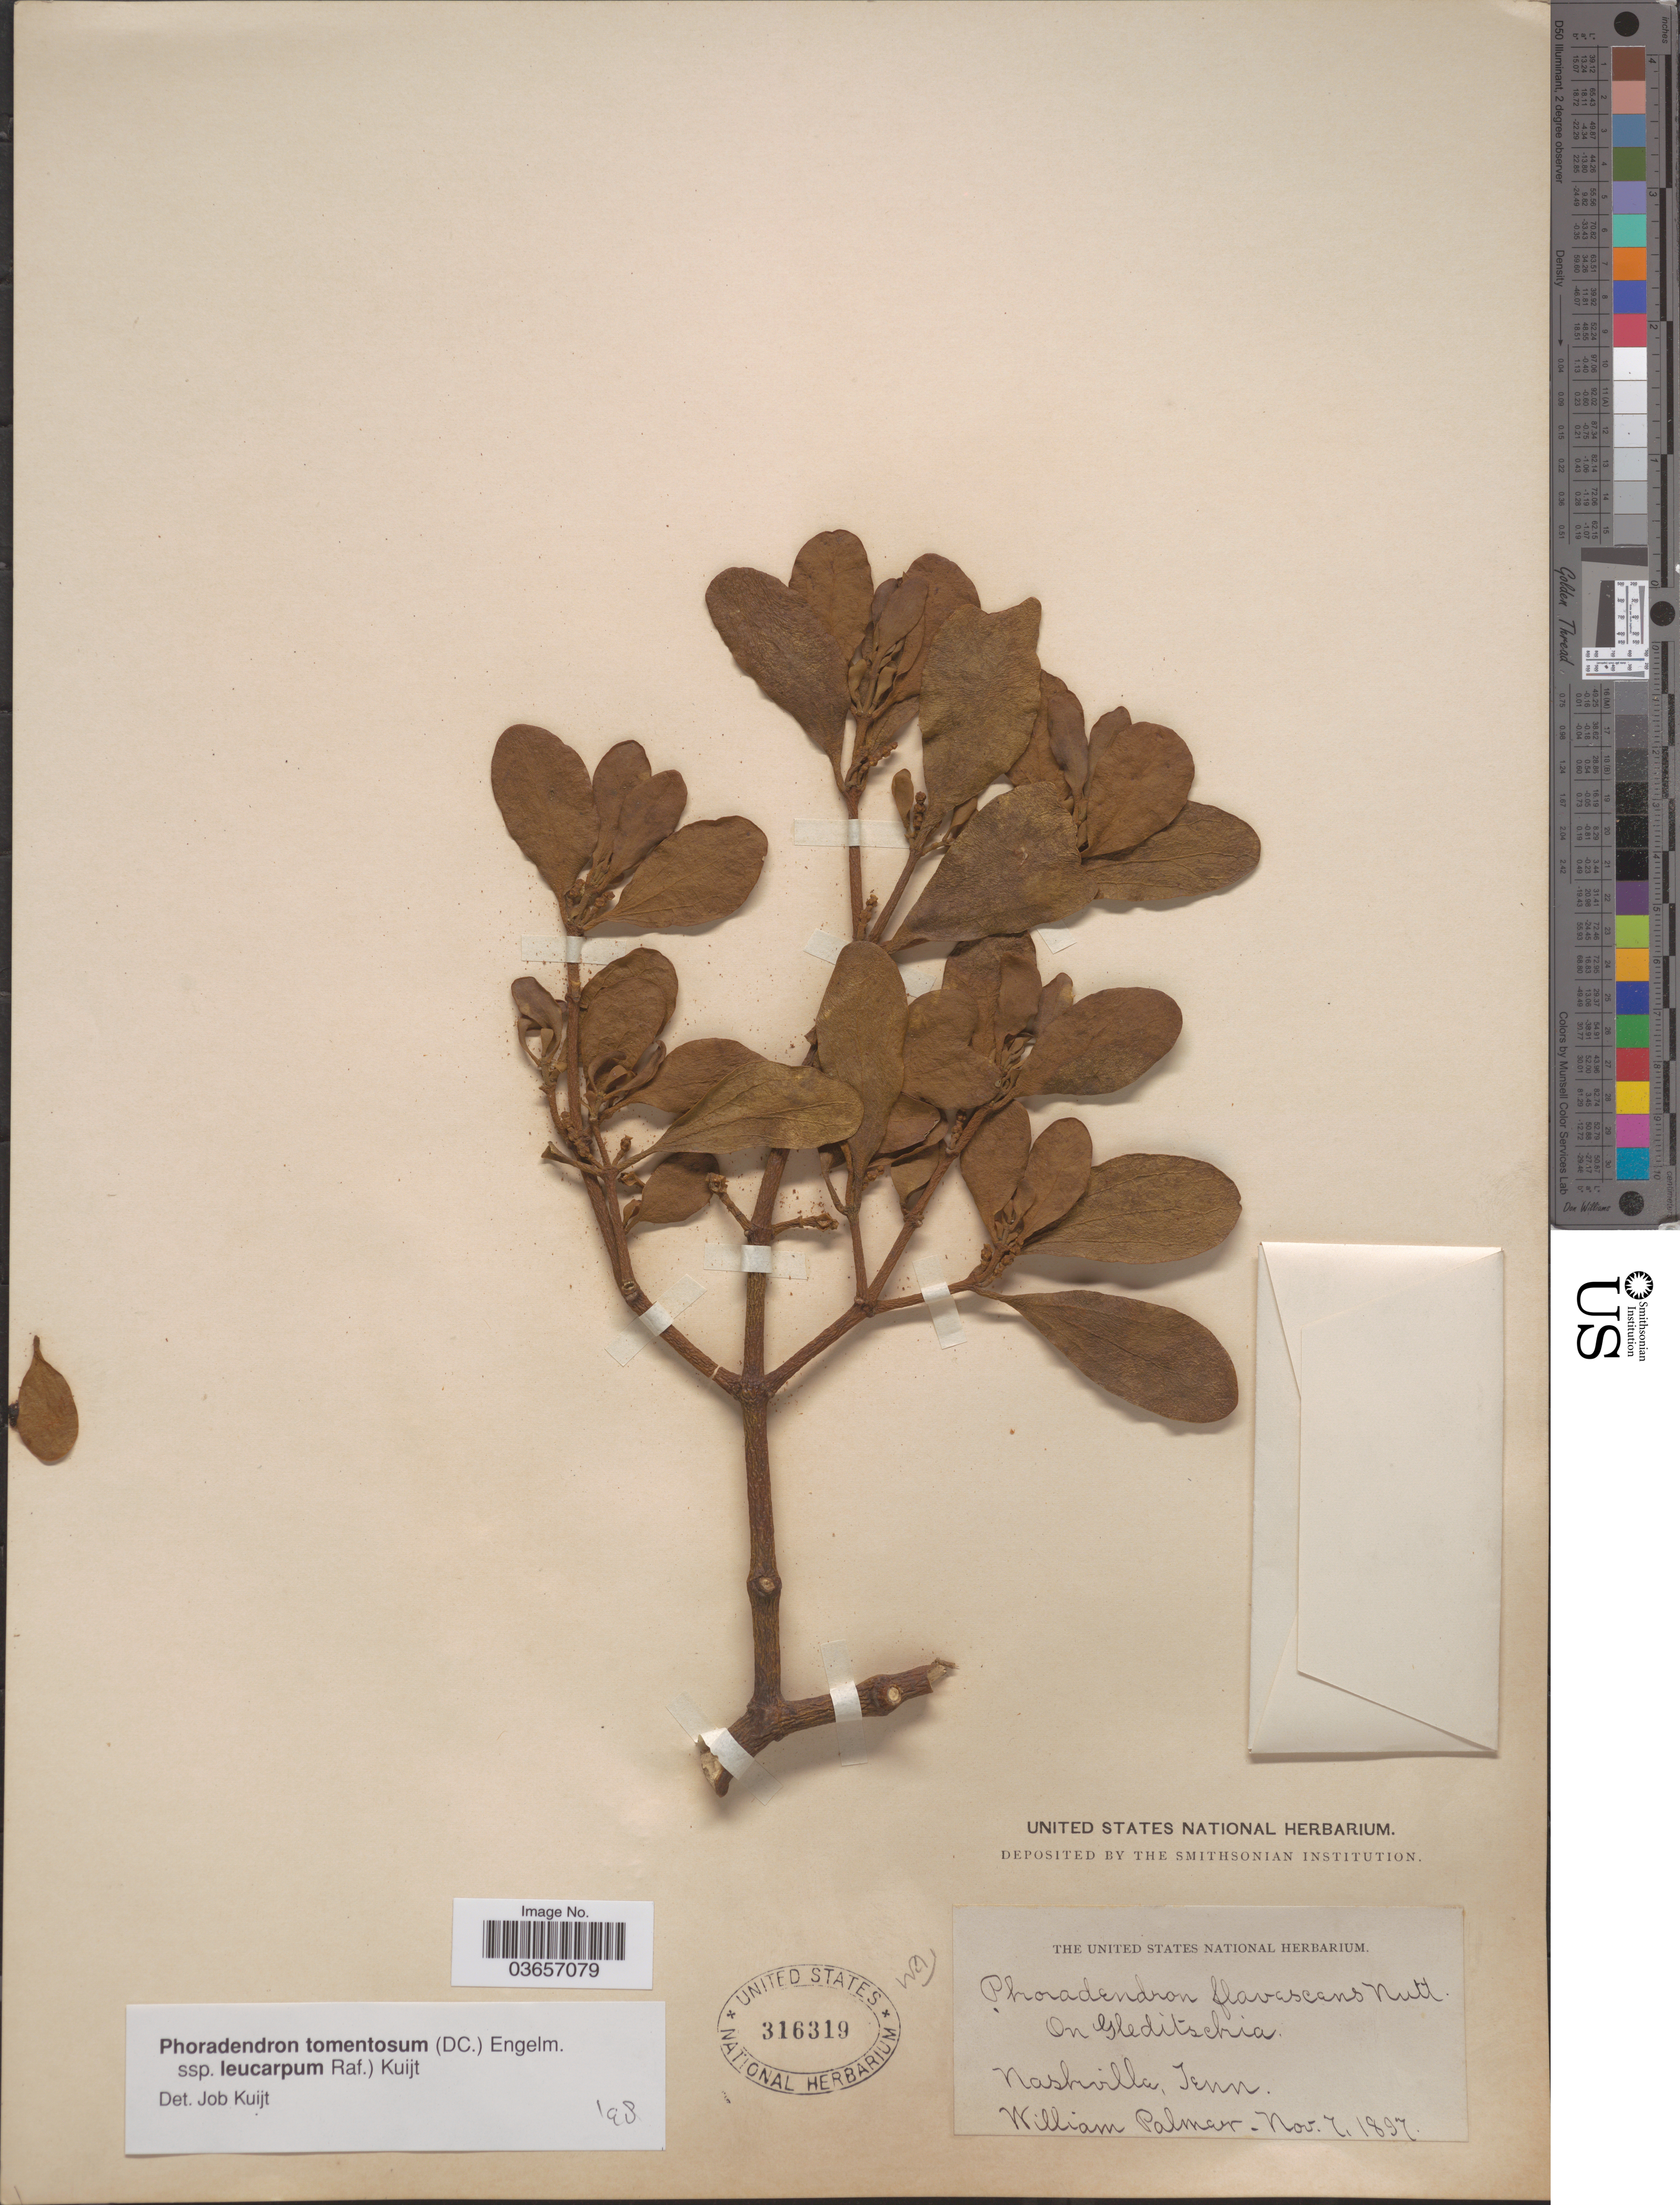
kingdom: Plantae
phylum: Tracheophyta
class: Magnoliopsida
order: Santalales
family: Viscaceae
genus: Phoradendron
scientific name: Phoradendron tomentosum subsp. leucarpum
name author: DC.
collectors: W. Palmer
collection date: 1897-11-07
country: United States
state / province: Tennessee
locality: Nashville.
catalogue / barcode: US 316319